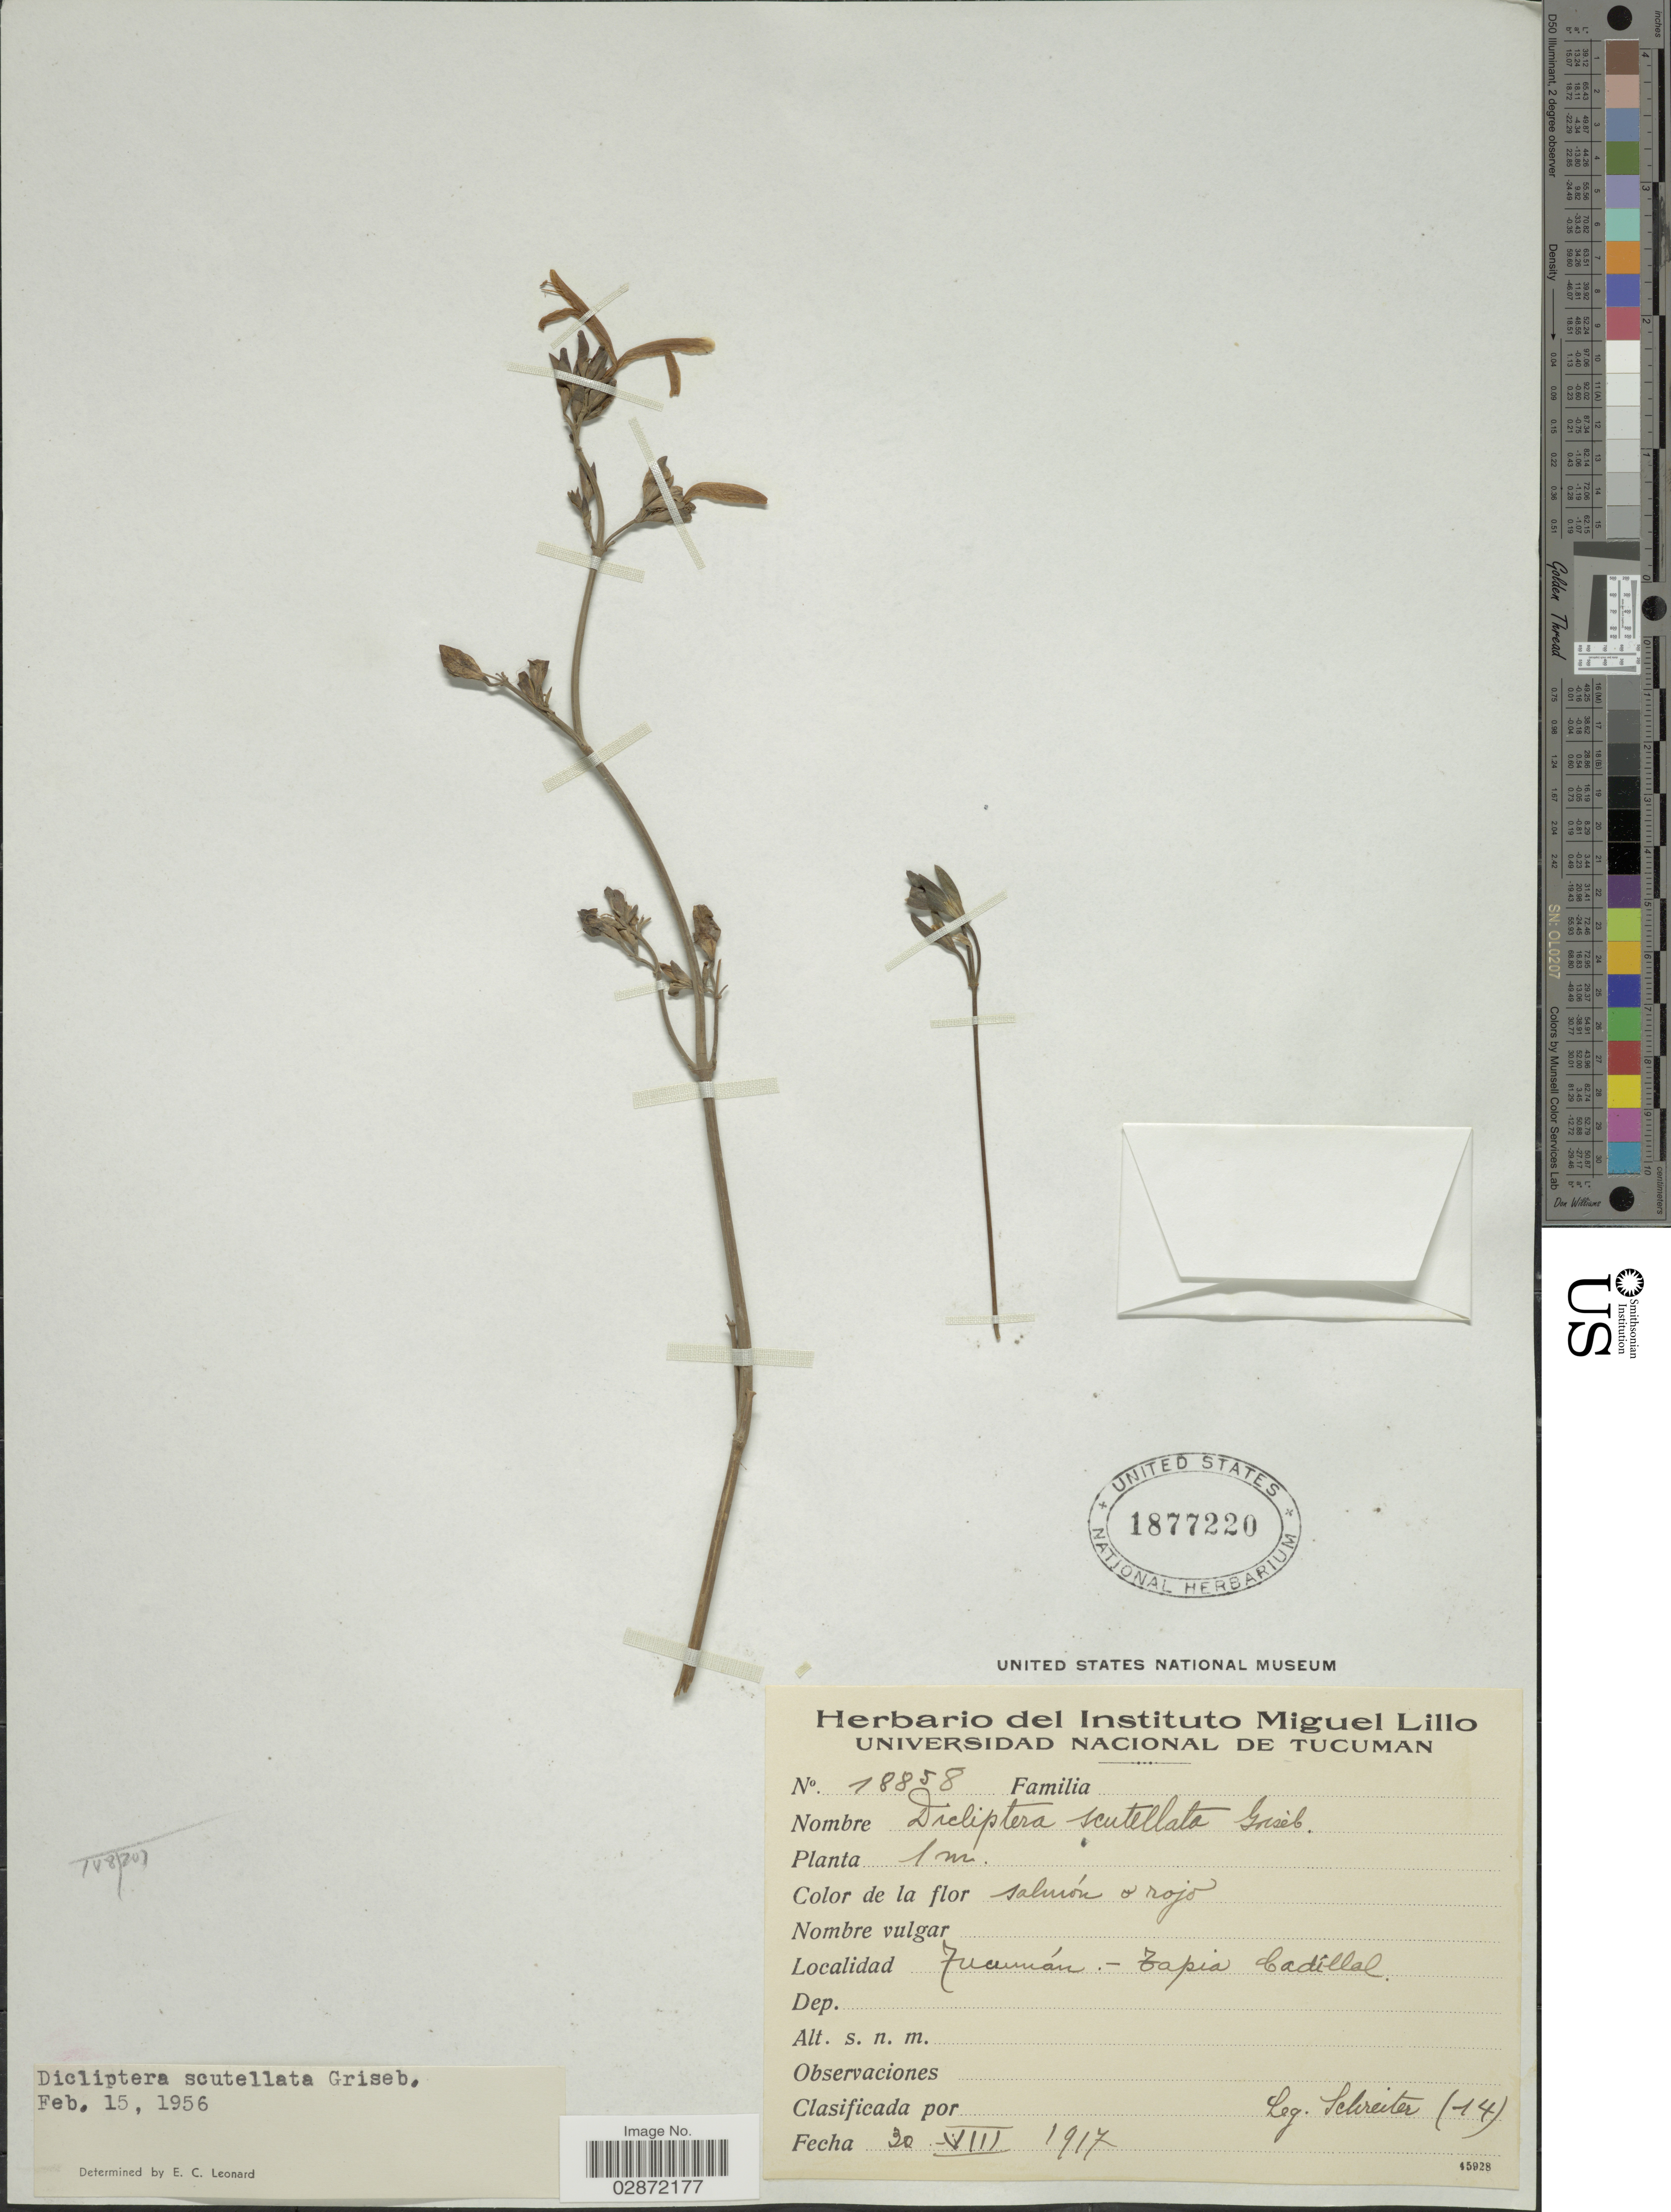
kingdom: Plantae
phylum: Tracheophyta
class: Magnoliopsida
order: Lamiales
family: Acanthaceae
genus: Dicliptera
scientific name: Dicliptera scutellata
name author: Griseb.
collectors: -. Schreiter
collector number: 14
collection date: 1917-08-30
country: Argentina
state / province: Tucuman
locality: Tucumán - Tapia Cadillal.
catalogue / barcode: US 1877220